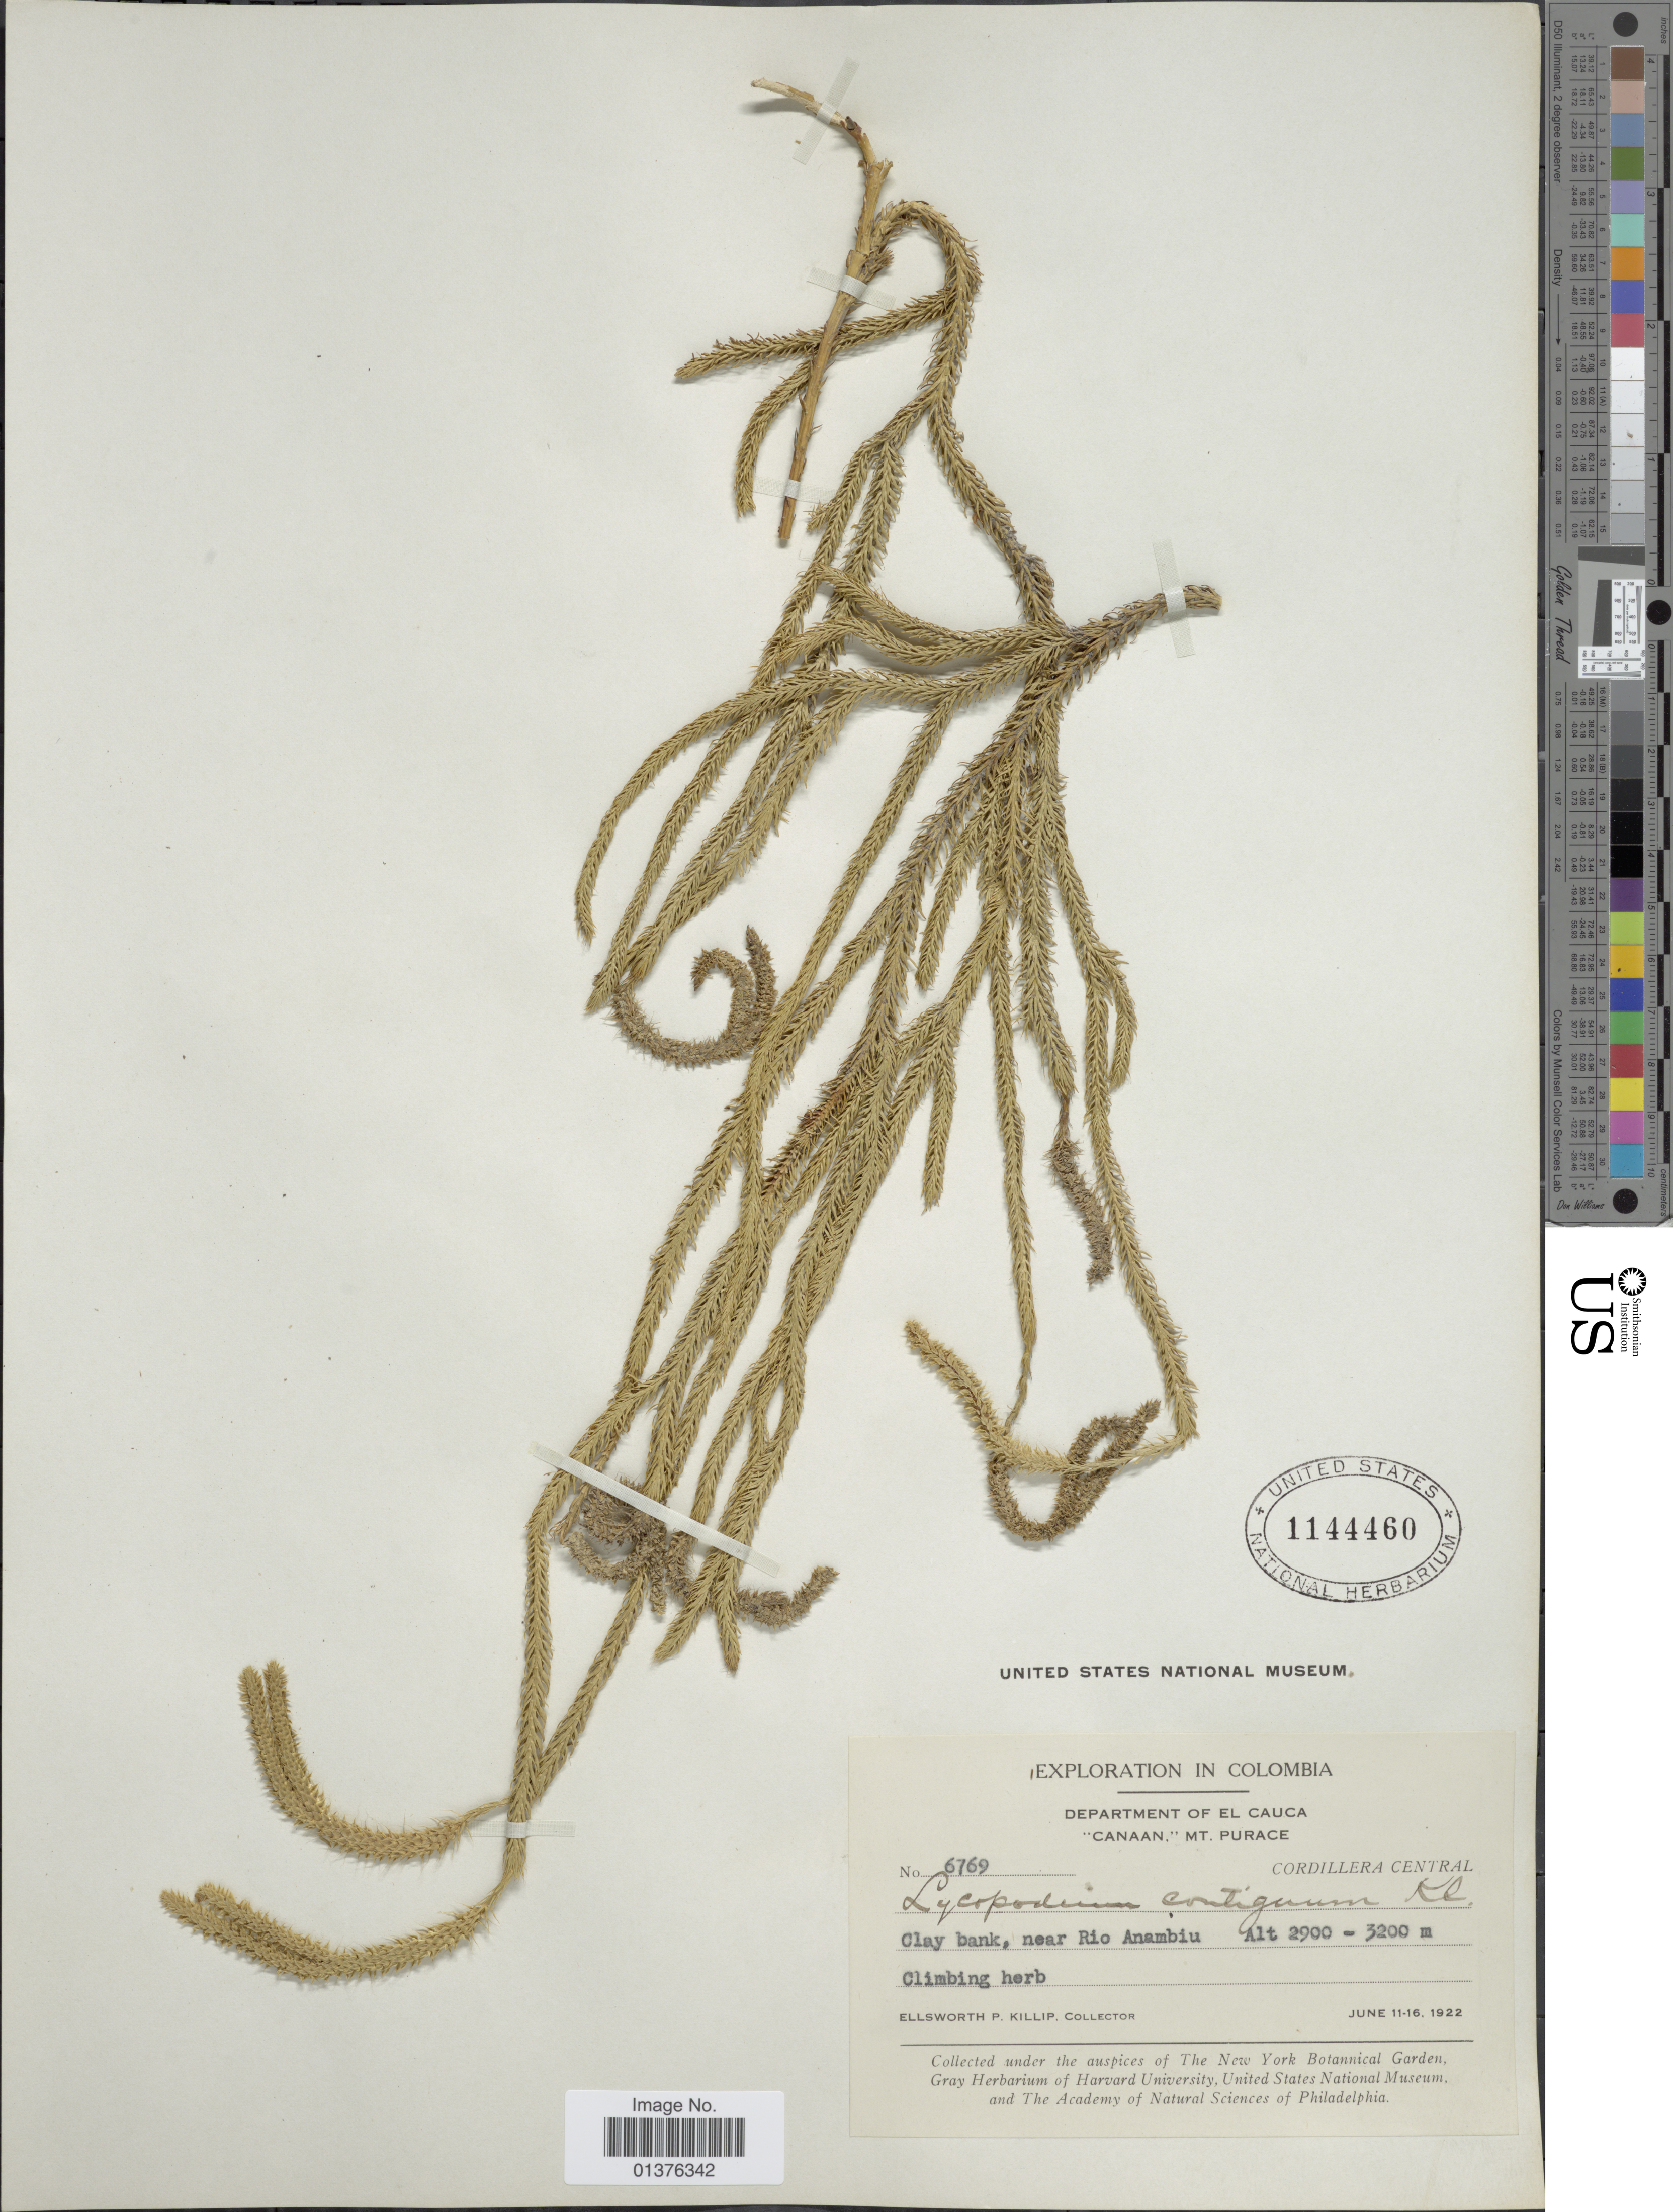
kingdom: Plantae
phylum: Tracheophyta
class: Lycopodiopsida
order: Lycopodiales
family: Lycopodiaceae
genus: Lycopodium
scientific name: Lycopodium clavatum subsp. contiguum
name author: (Klotzsch) B. Øllg.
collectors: E. P. Killip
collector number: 6769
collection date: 1922-06-11/1922-06-16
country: Colombia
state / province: Cauca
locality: Canaan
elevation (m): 2900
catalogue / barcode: US 1144460